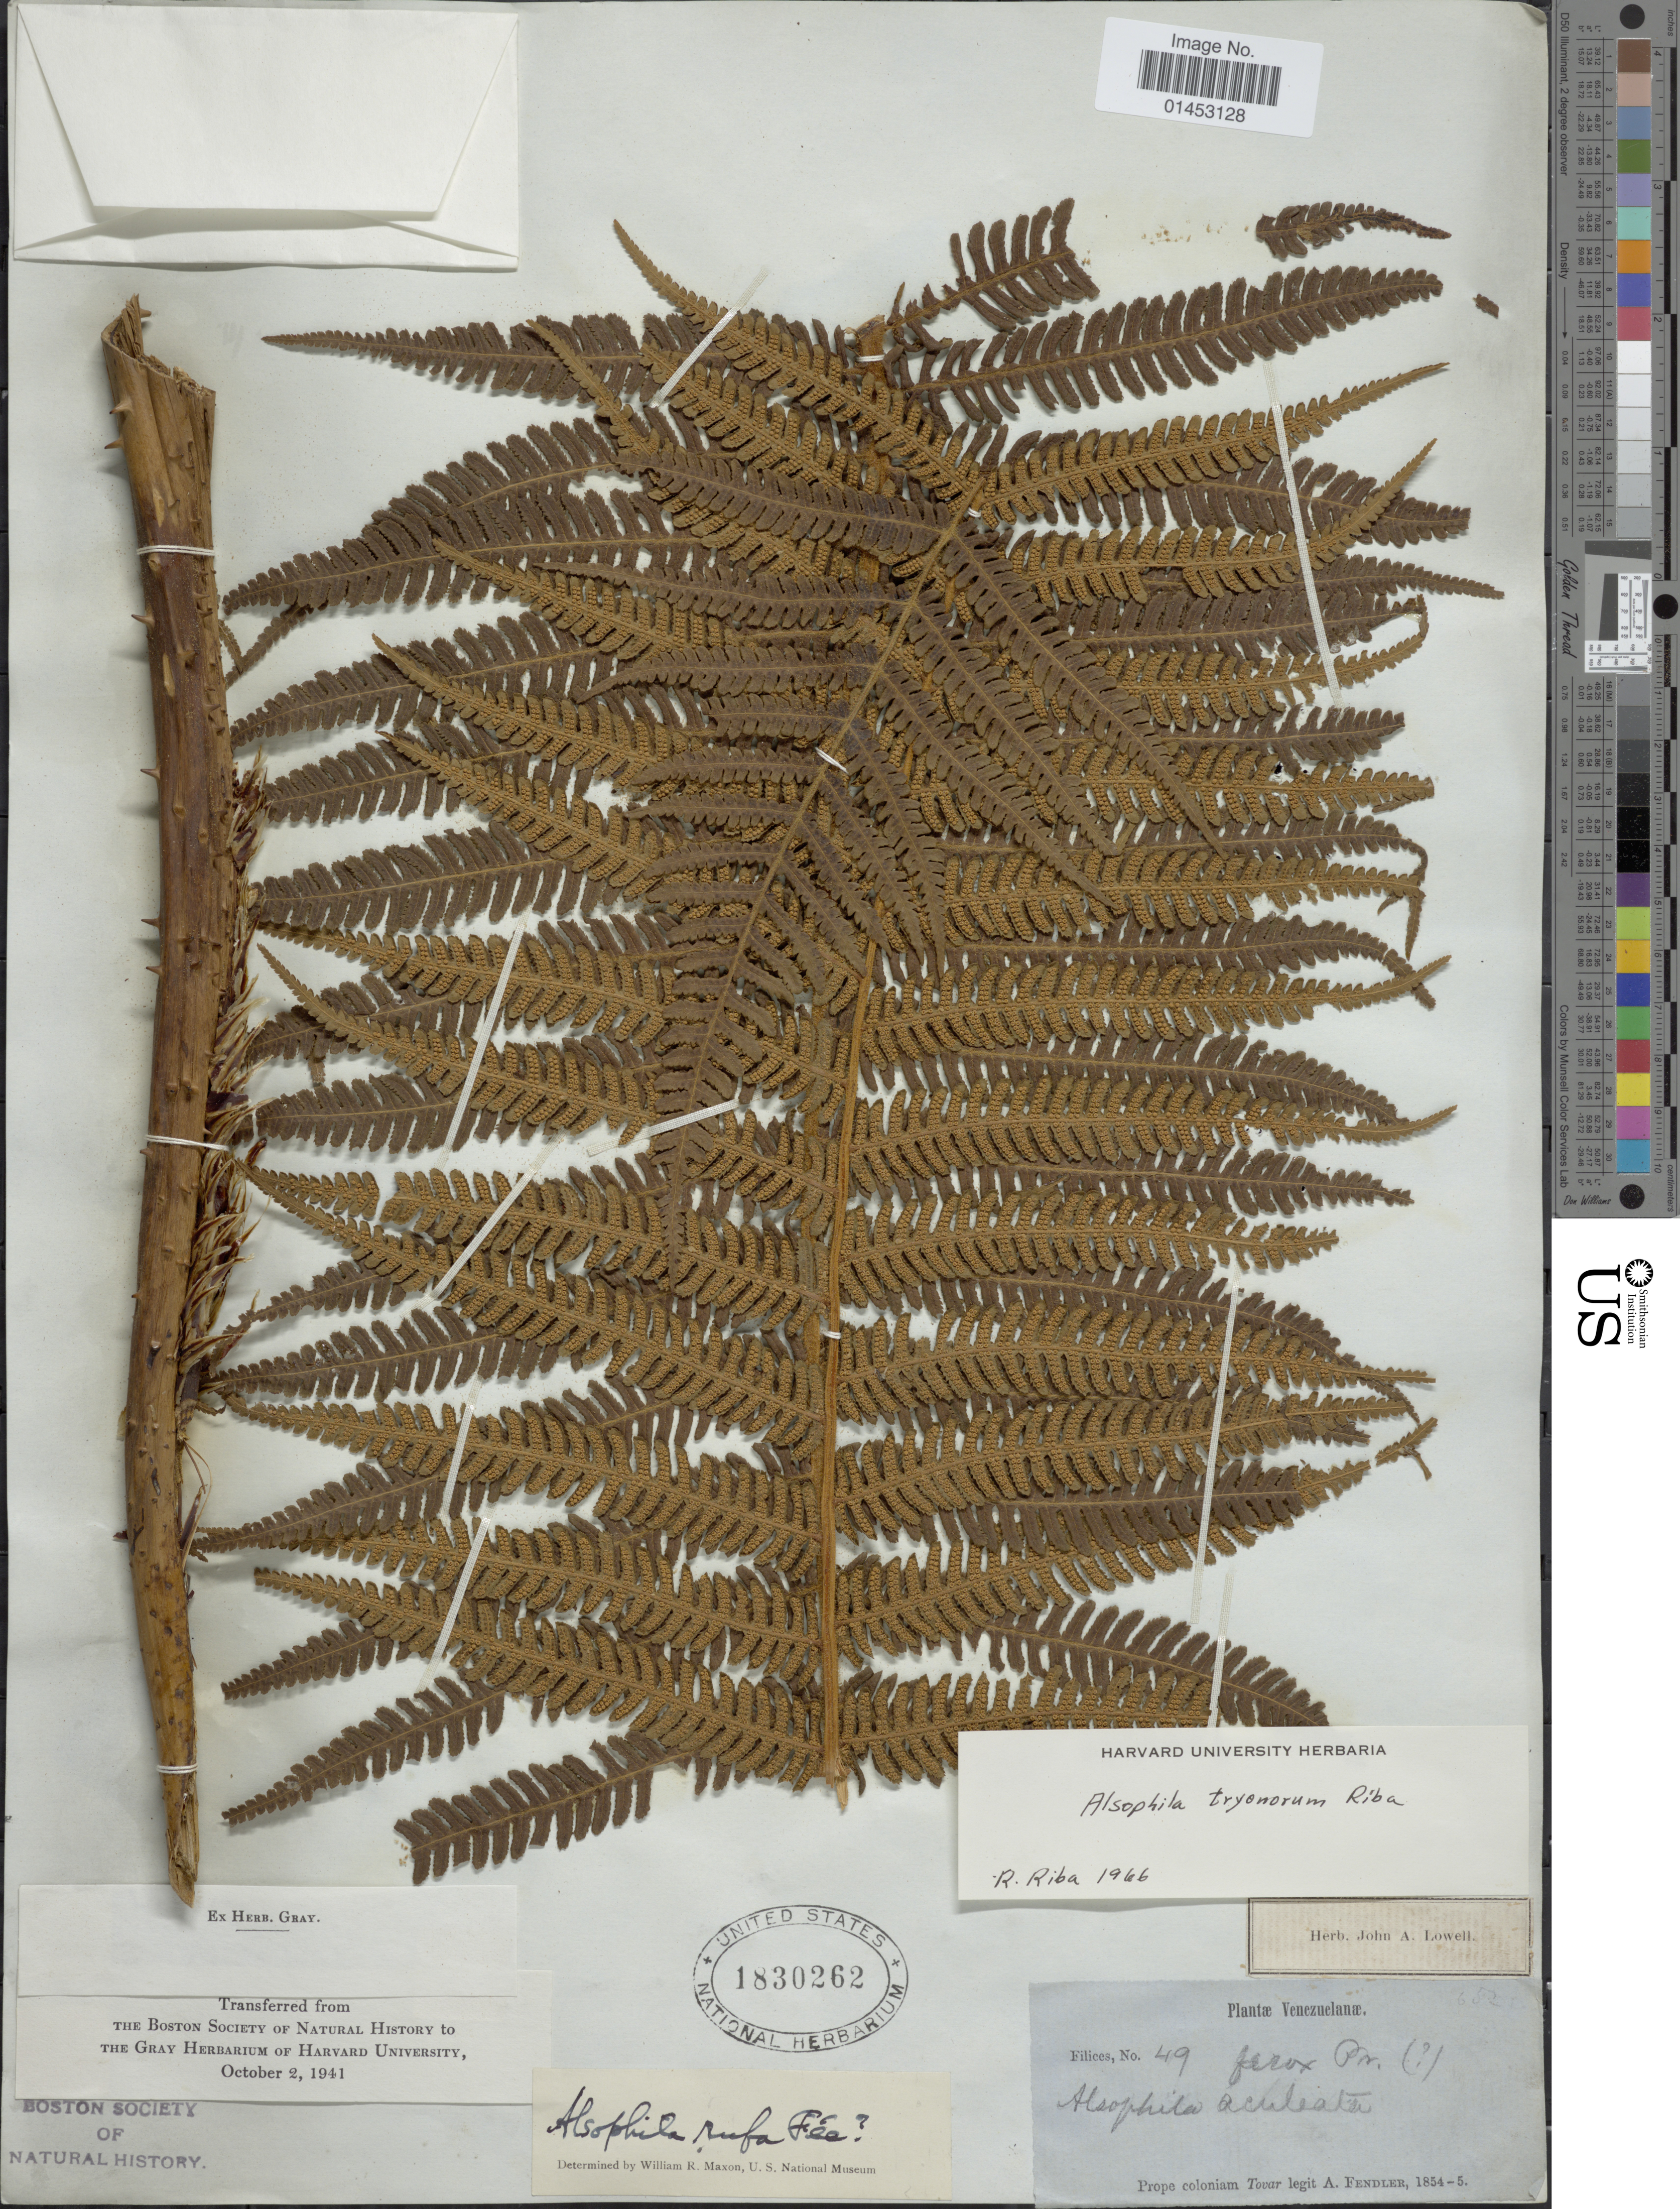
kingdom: Plantae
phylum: Tracheophyta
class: Polypodiopsida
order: Cyatheales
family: Cyatheaceae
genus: Cyathea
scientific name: Cyathea tryonorum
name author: (Riba) Lellinger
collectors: A. Fendler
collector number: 49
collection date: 1854/1855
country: Venezuela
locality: Prope coloniam Tovar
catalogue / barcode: US 1830262